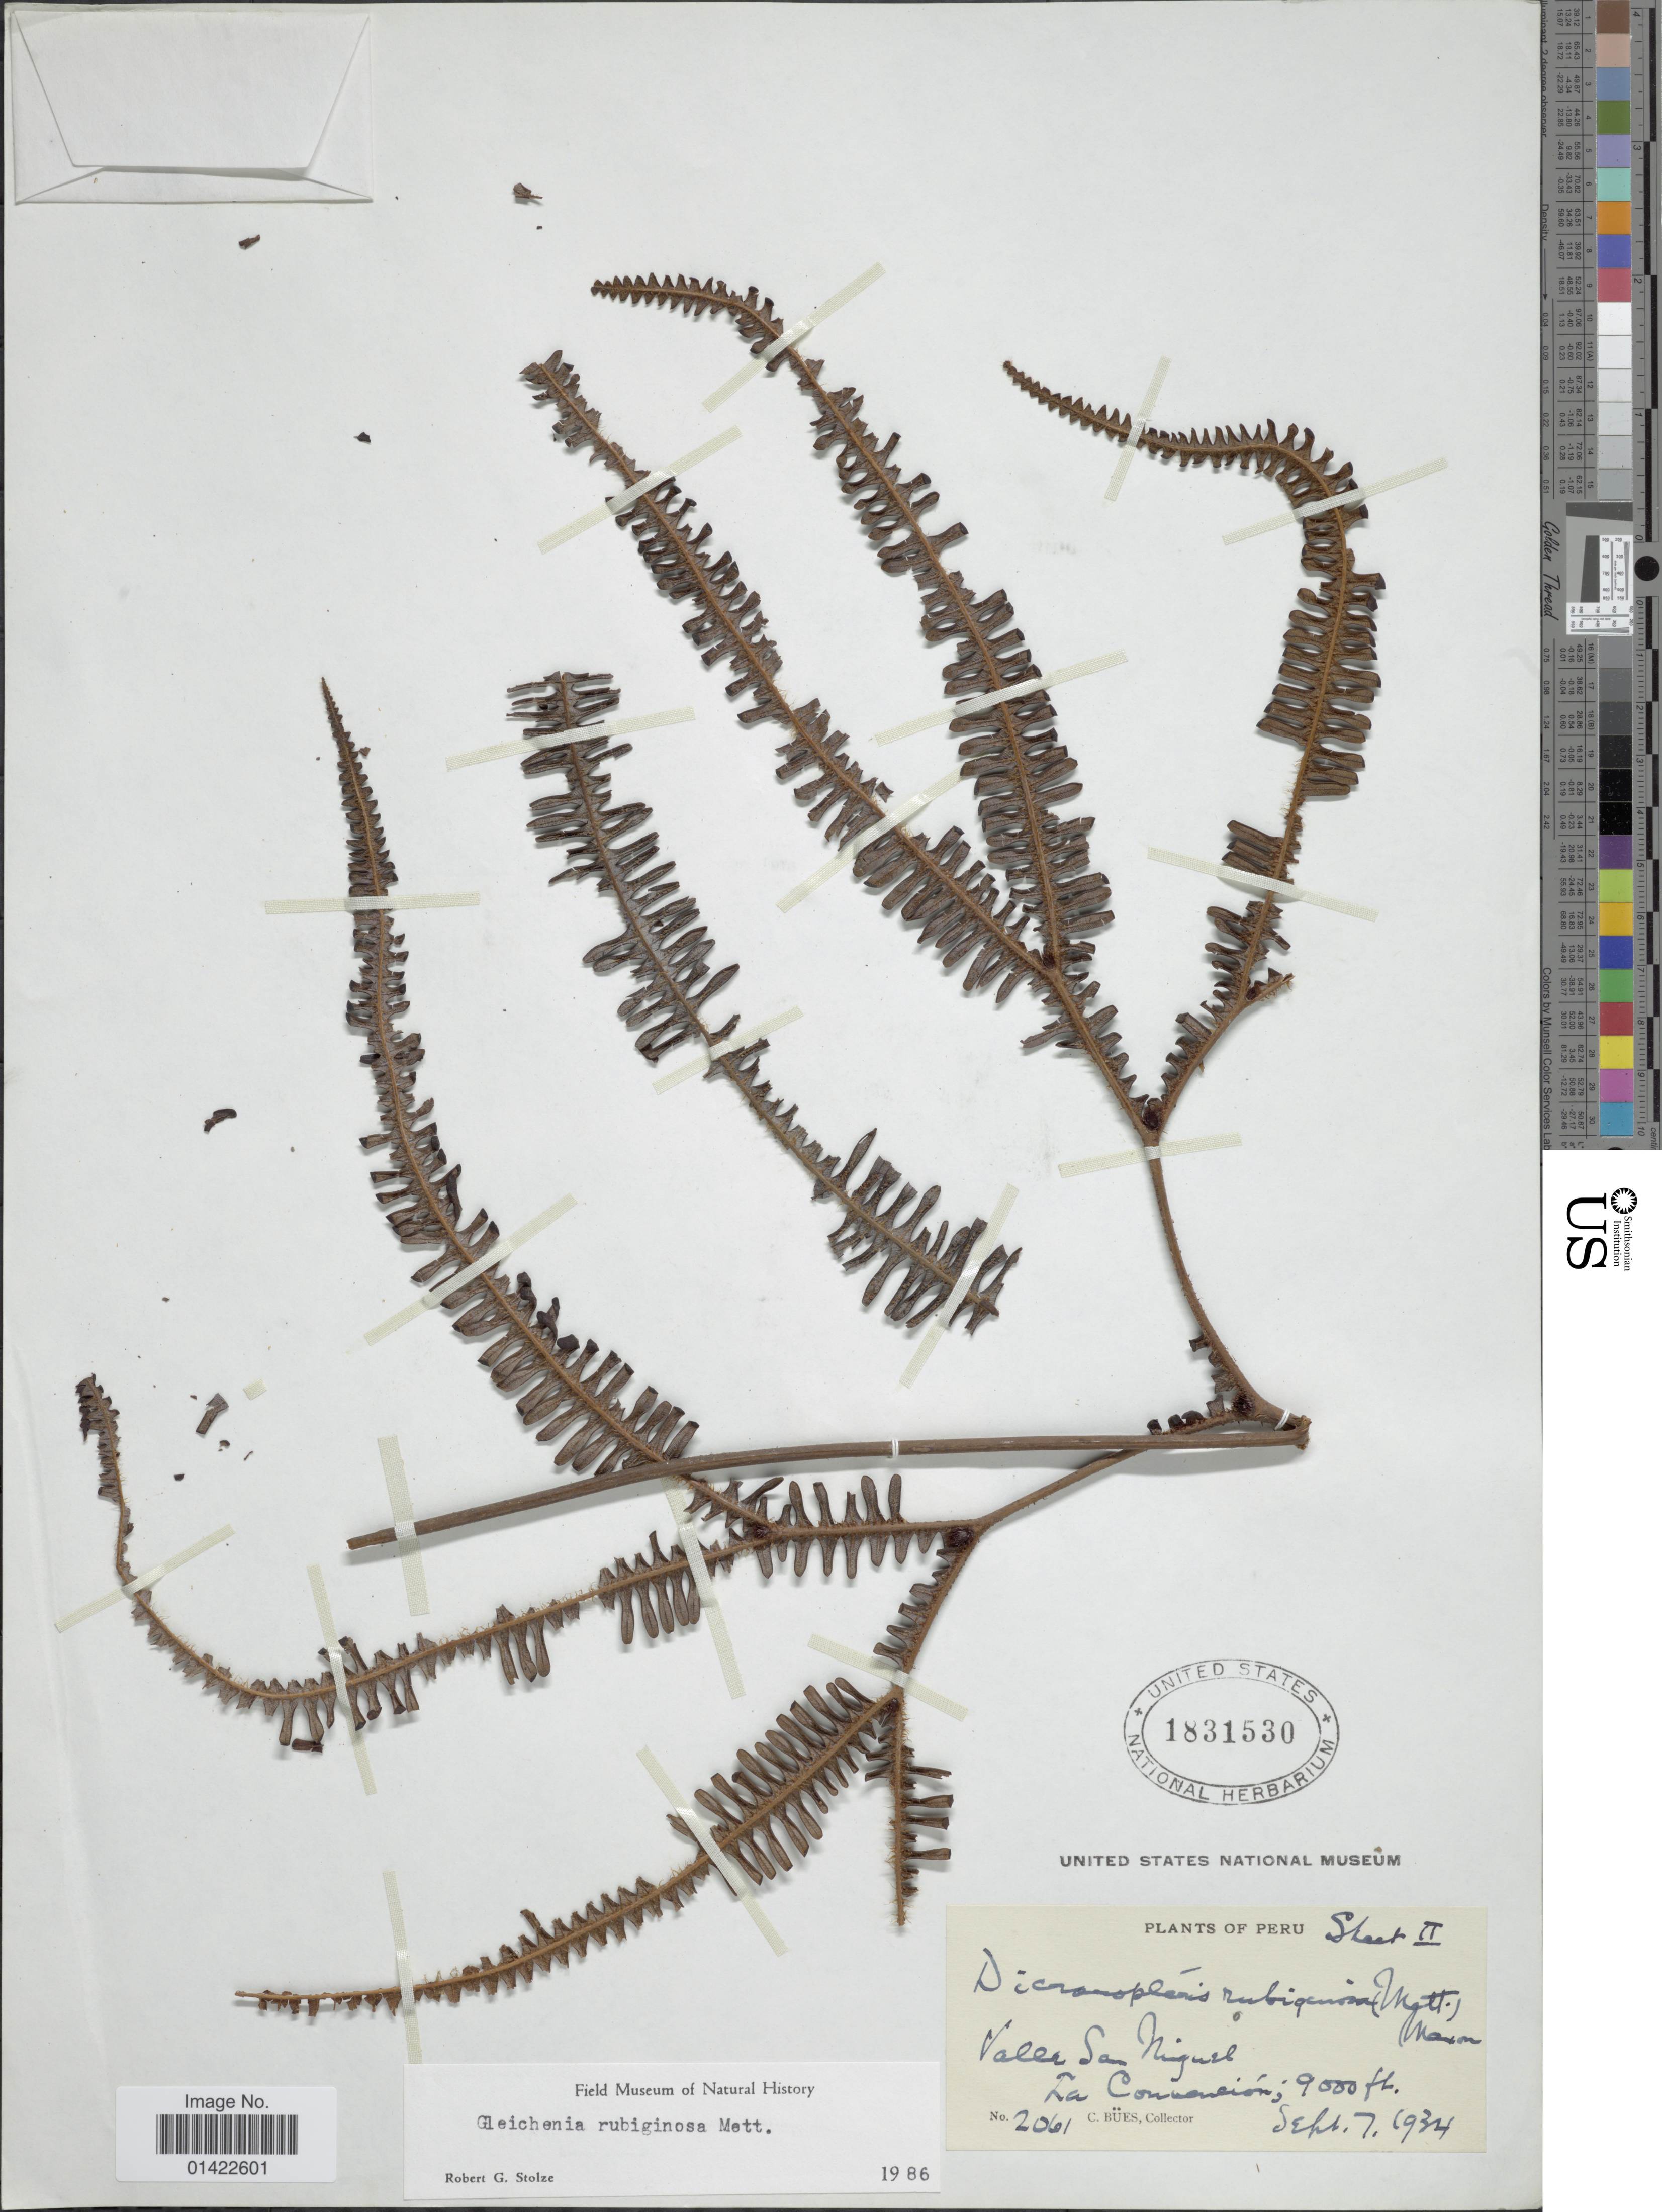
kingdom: Plantae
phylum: Tracheophyta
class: Polypodiopsida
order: Gleicheniales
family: Gleicheniaceae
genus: Sticherus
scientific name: Sticherus rubiginosus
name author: (Mett.) Nakai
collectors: C. Bues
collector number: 2061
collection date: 1934-09-07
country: Peru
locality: Valle San Miguel. La Convención.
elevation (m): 2743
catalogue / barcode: US 1831530